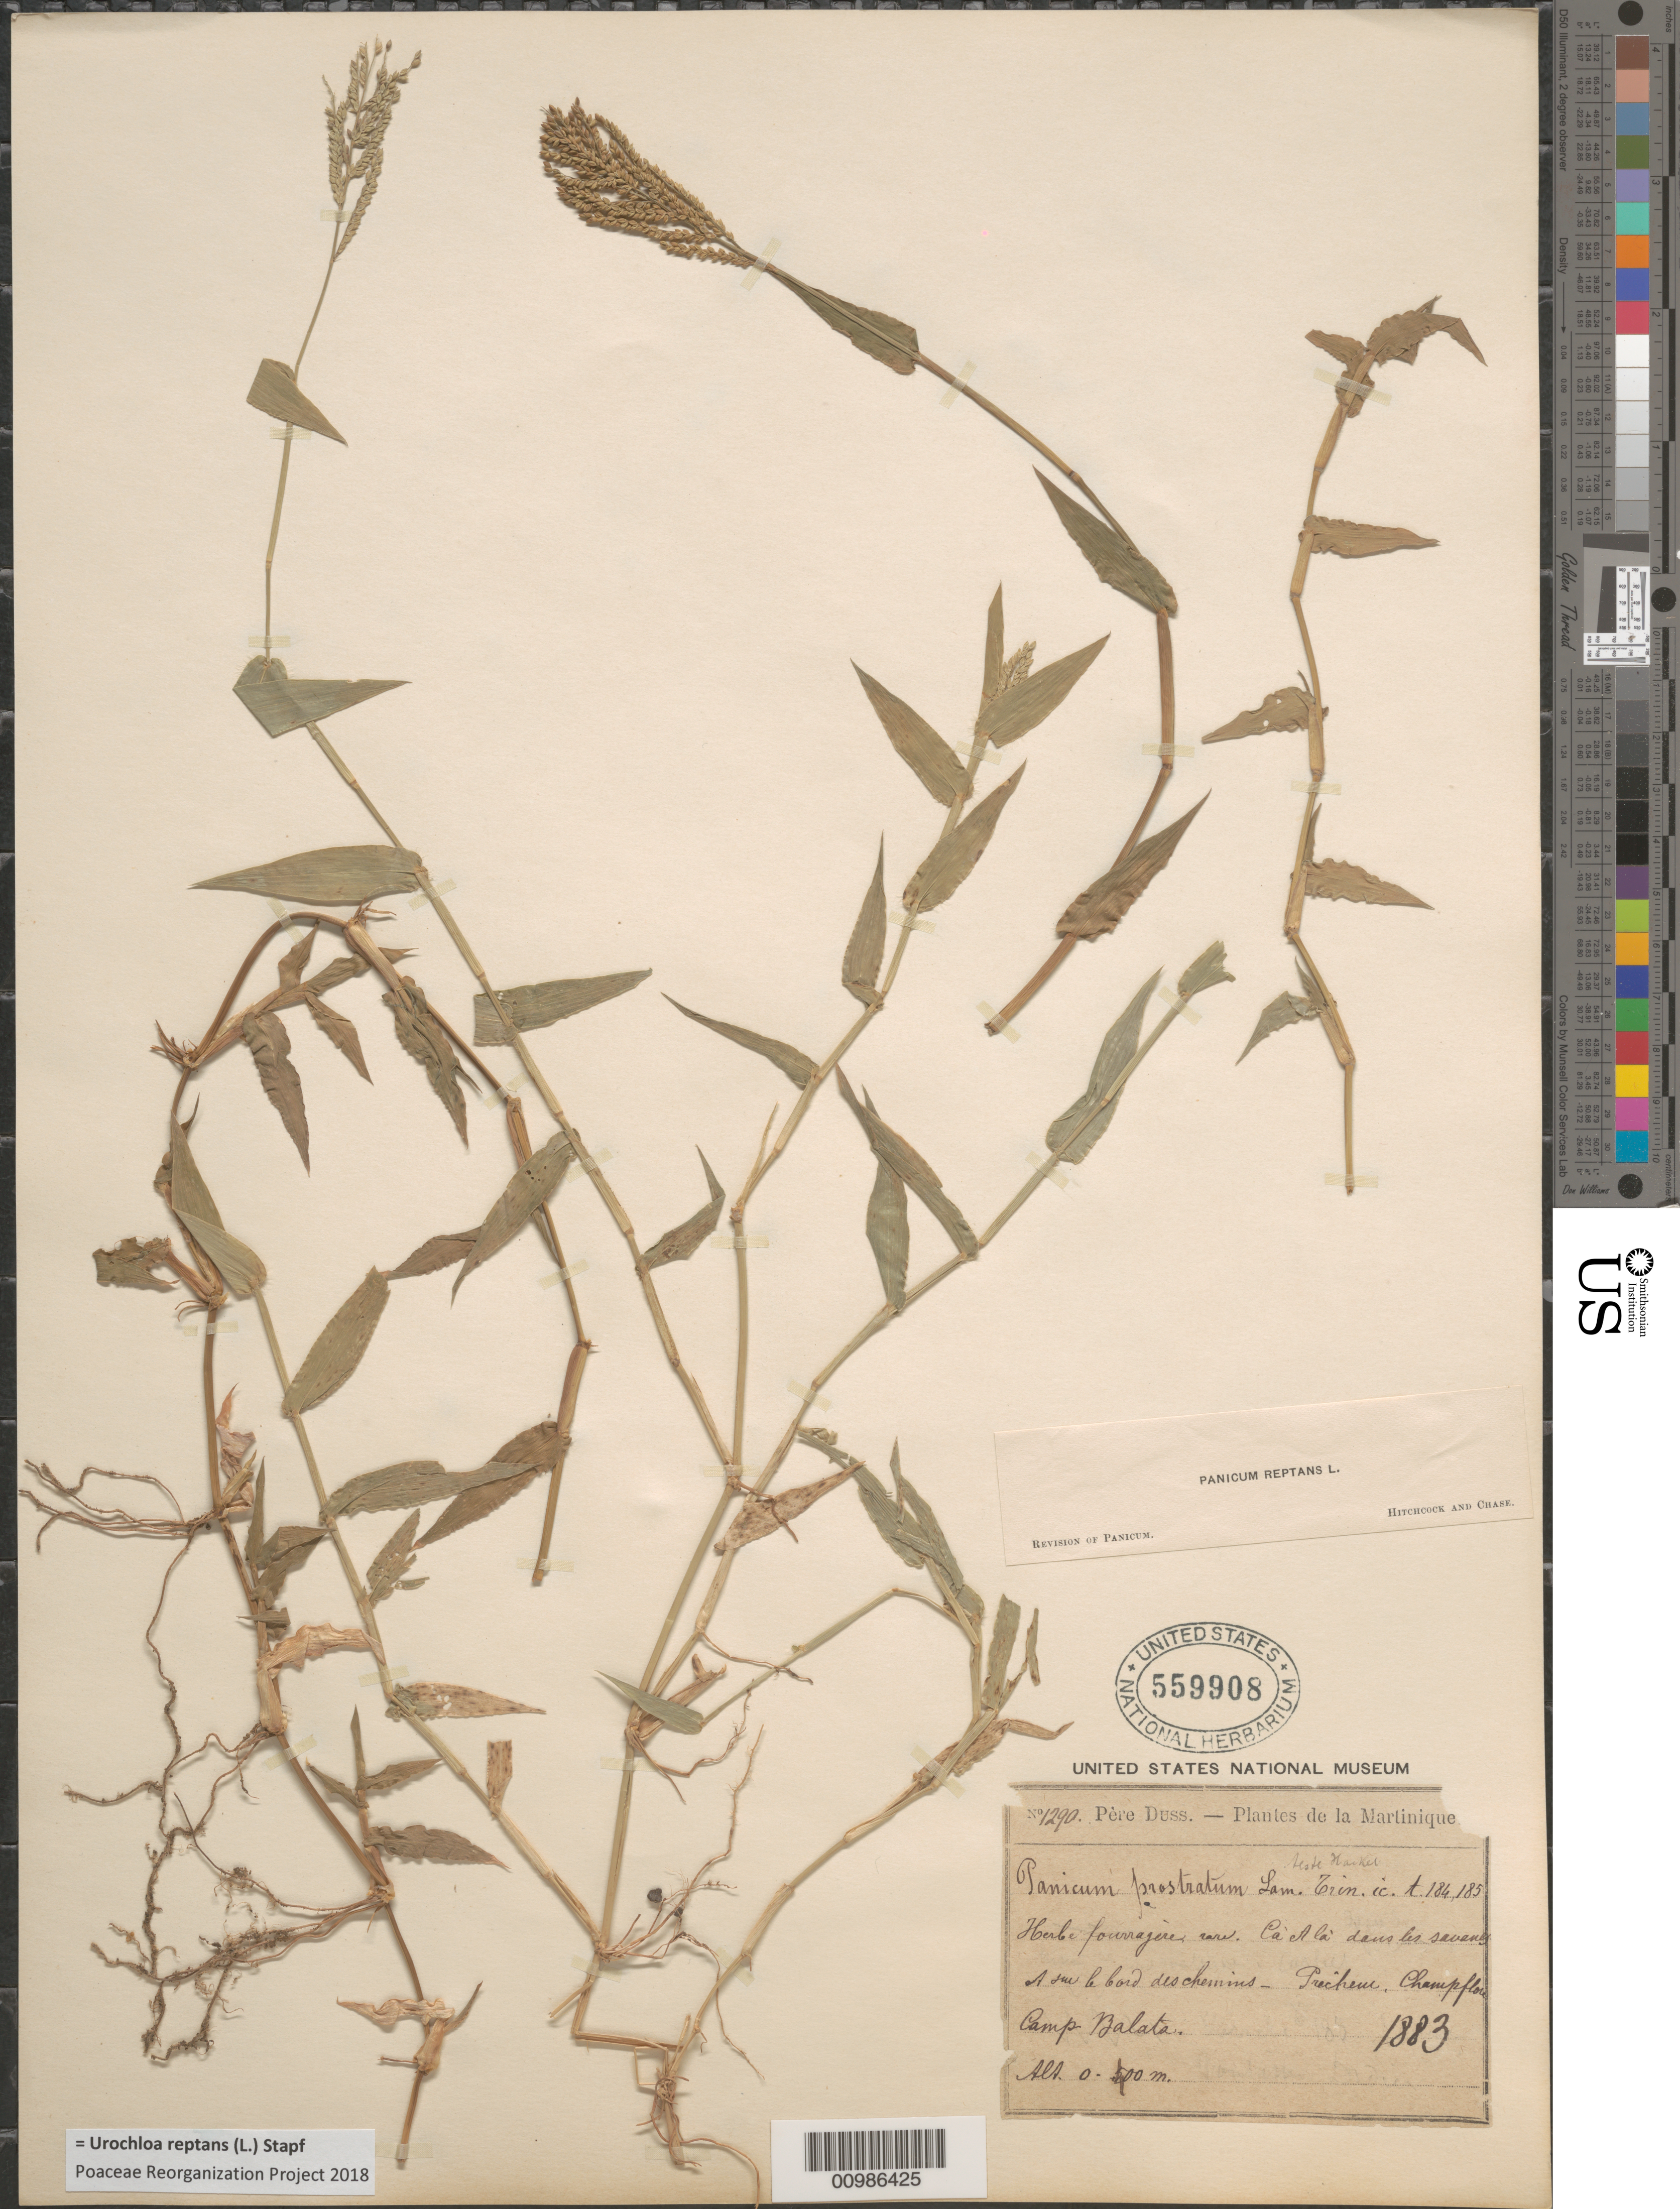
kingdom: Plantae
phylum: Tracheophyta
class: Liliopsida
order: Poales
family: Poaceae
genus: Brachiaria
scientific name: Brachiaria reptans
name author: (L.) C.E. Hubb. & C.A. Gardner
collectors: Père Duss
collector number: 1290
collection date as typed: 1883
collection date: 1883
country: Martinique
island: Martinique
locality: Camp Balata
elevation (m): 400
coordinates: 0 N, 0 E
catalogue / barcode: US 559908